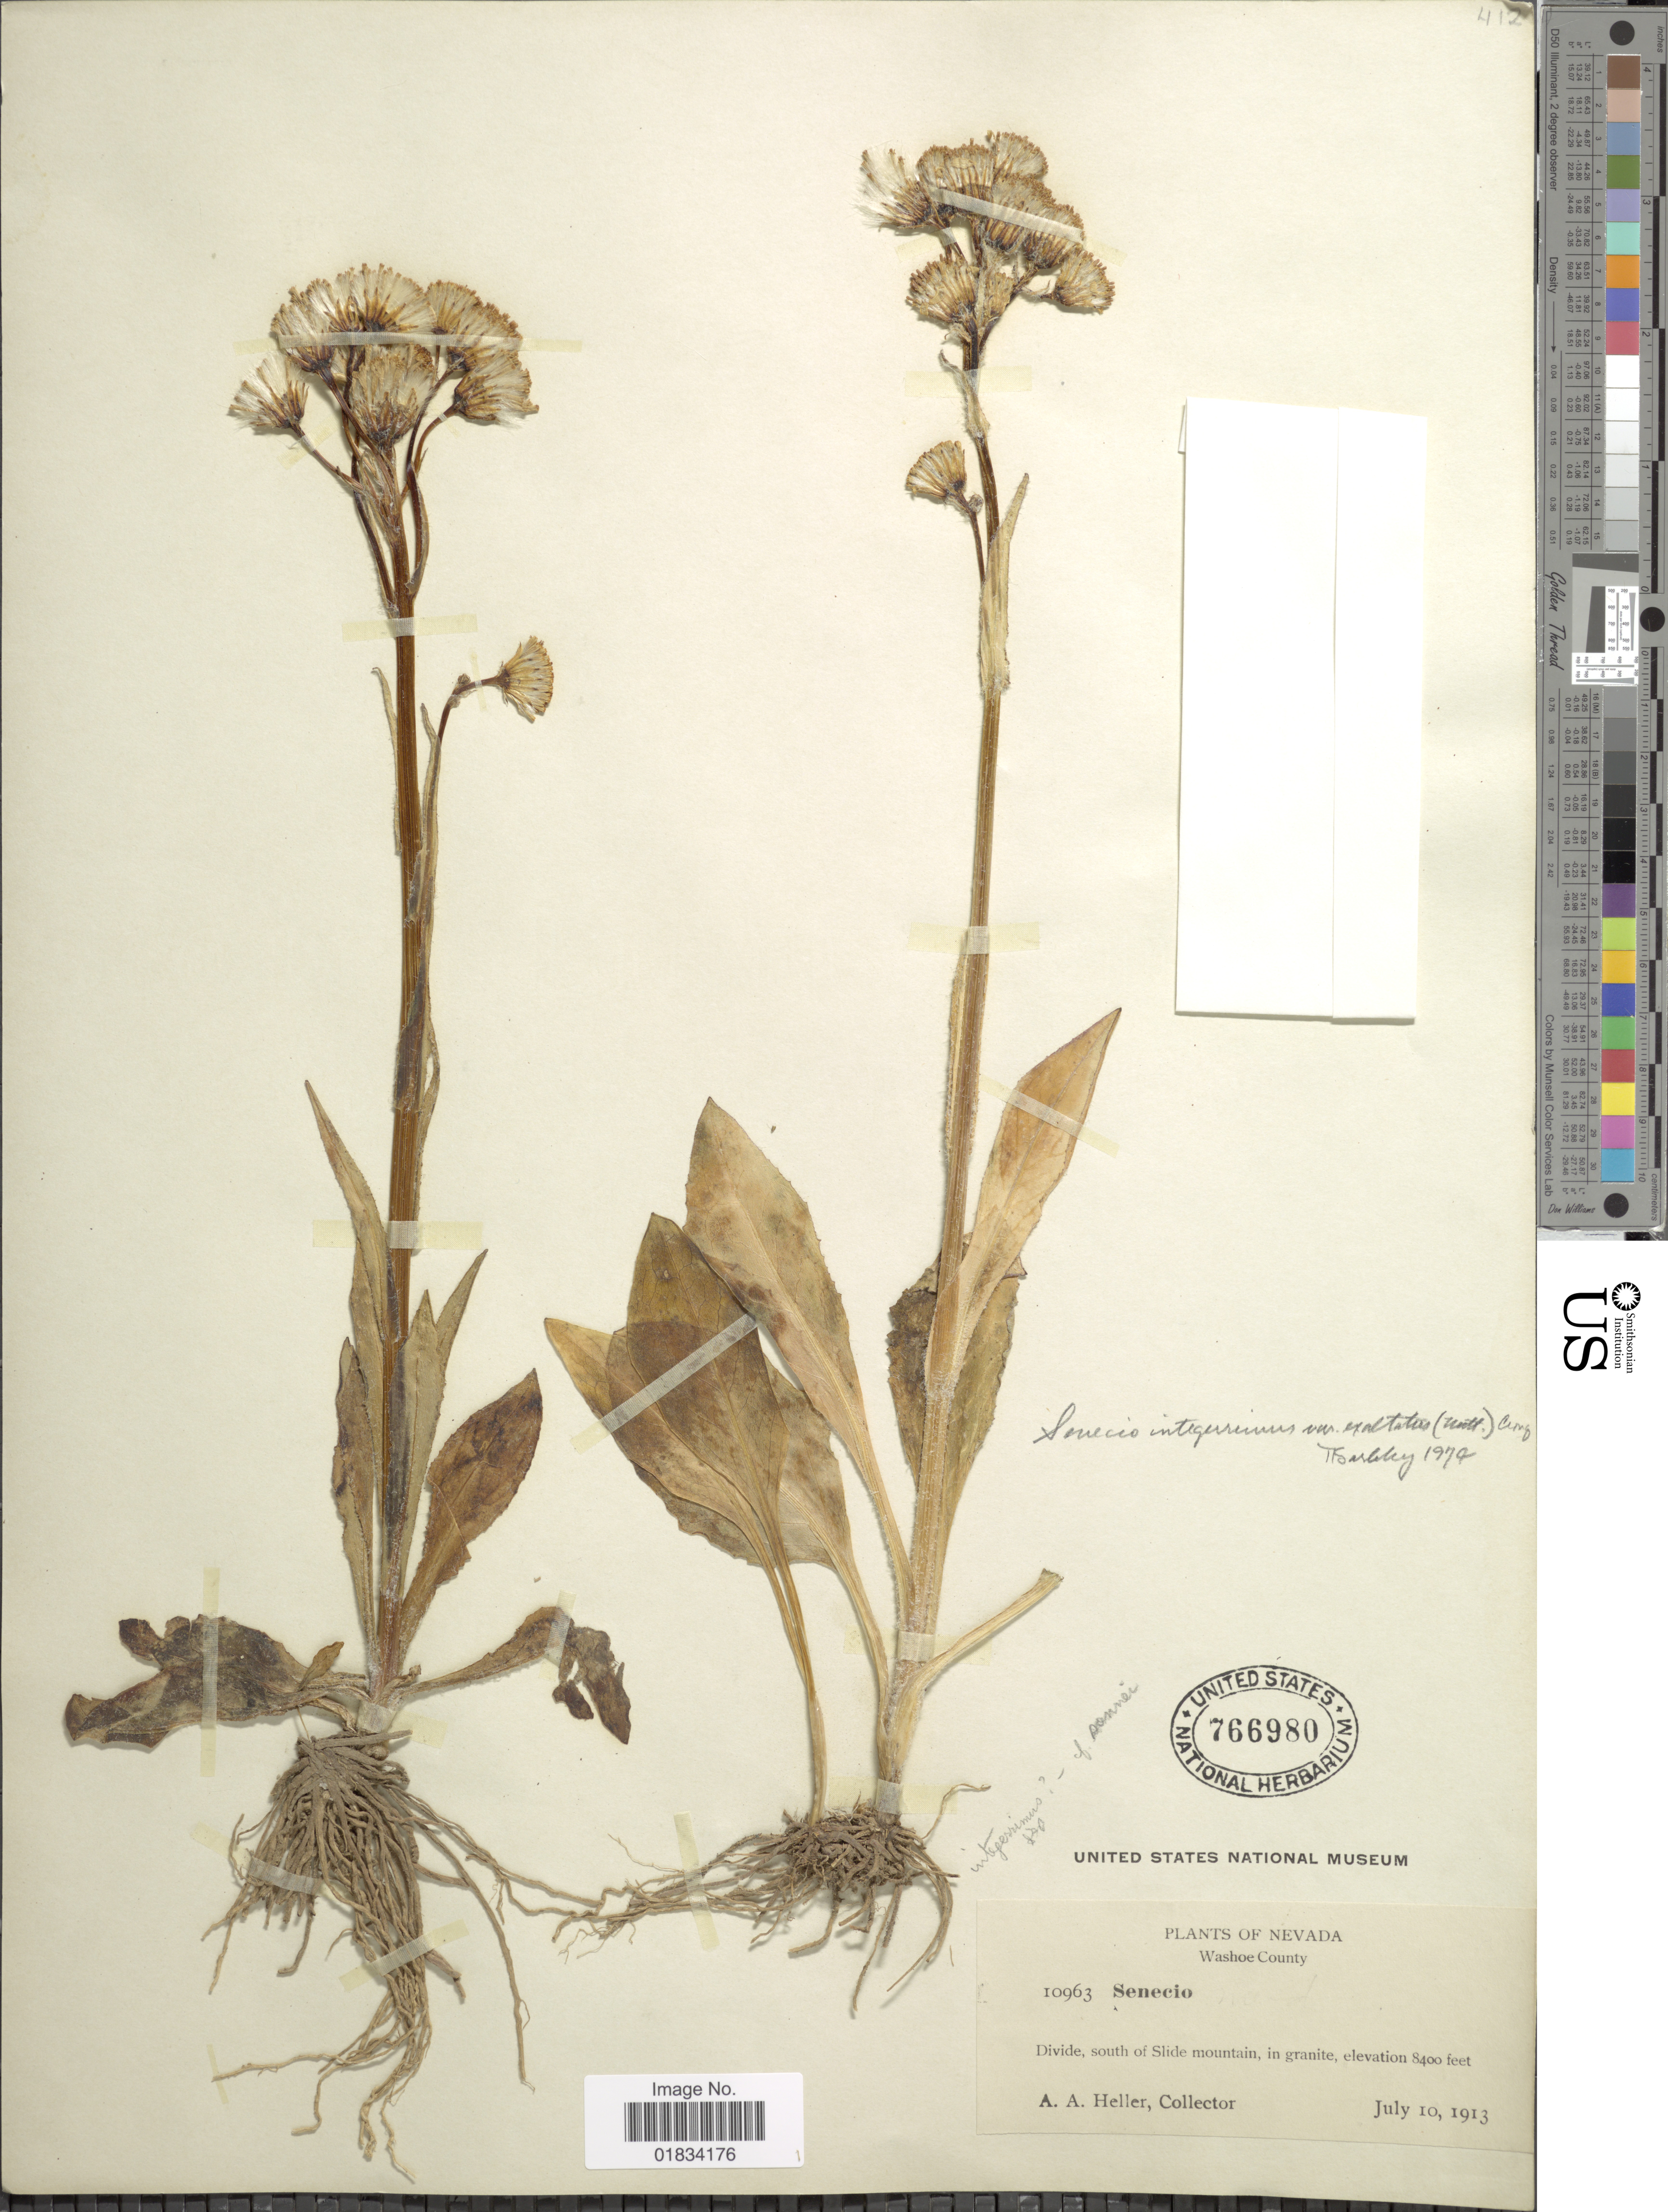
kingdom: Plantae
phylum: Tracheophyta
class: Magnoliopsida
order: Asterales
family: Asteraceae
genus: Senecio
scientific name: Senecio integerrimus var. exaltatus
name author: (Nutt.) Cronq.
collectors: A. A. Heller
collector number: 10963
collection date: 1913-07-10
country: United States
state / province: Nevada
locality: Washoe County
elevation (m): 2560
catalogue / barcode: US 766980